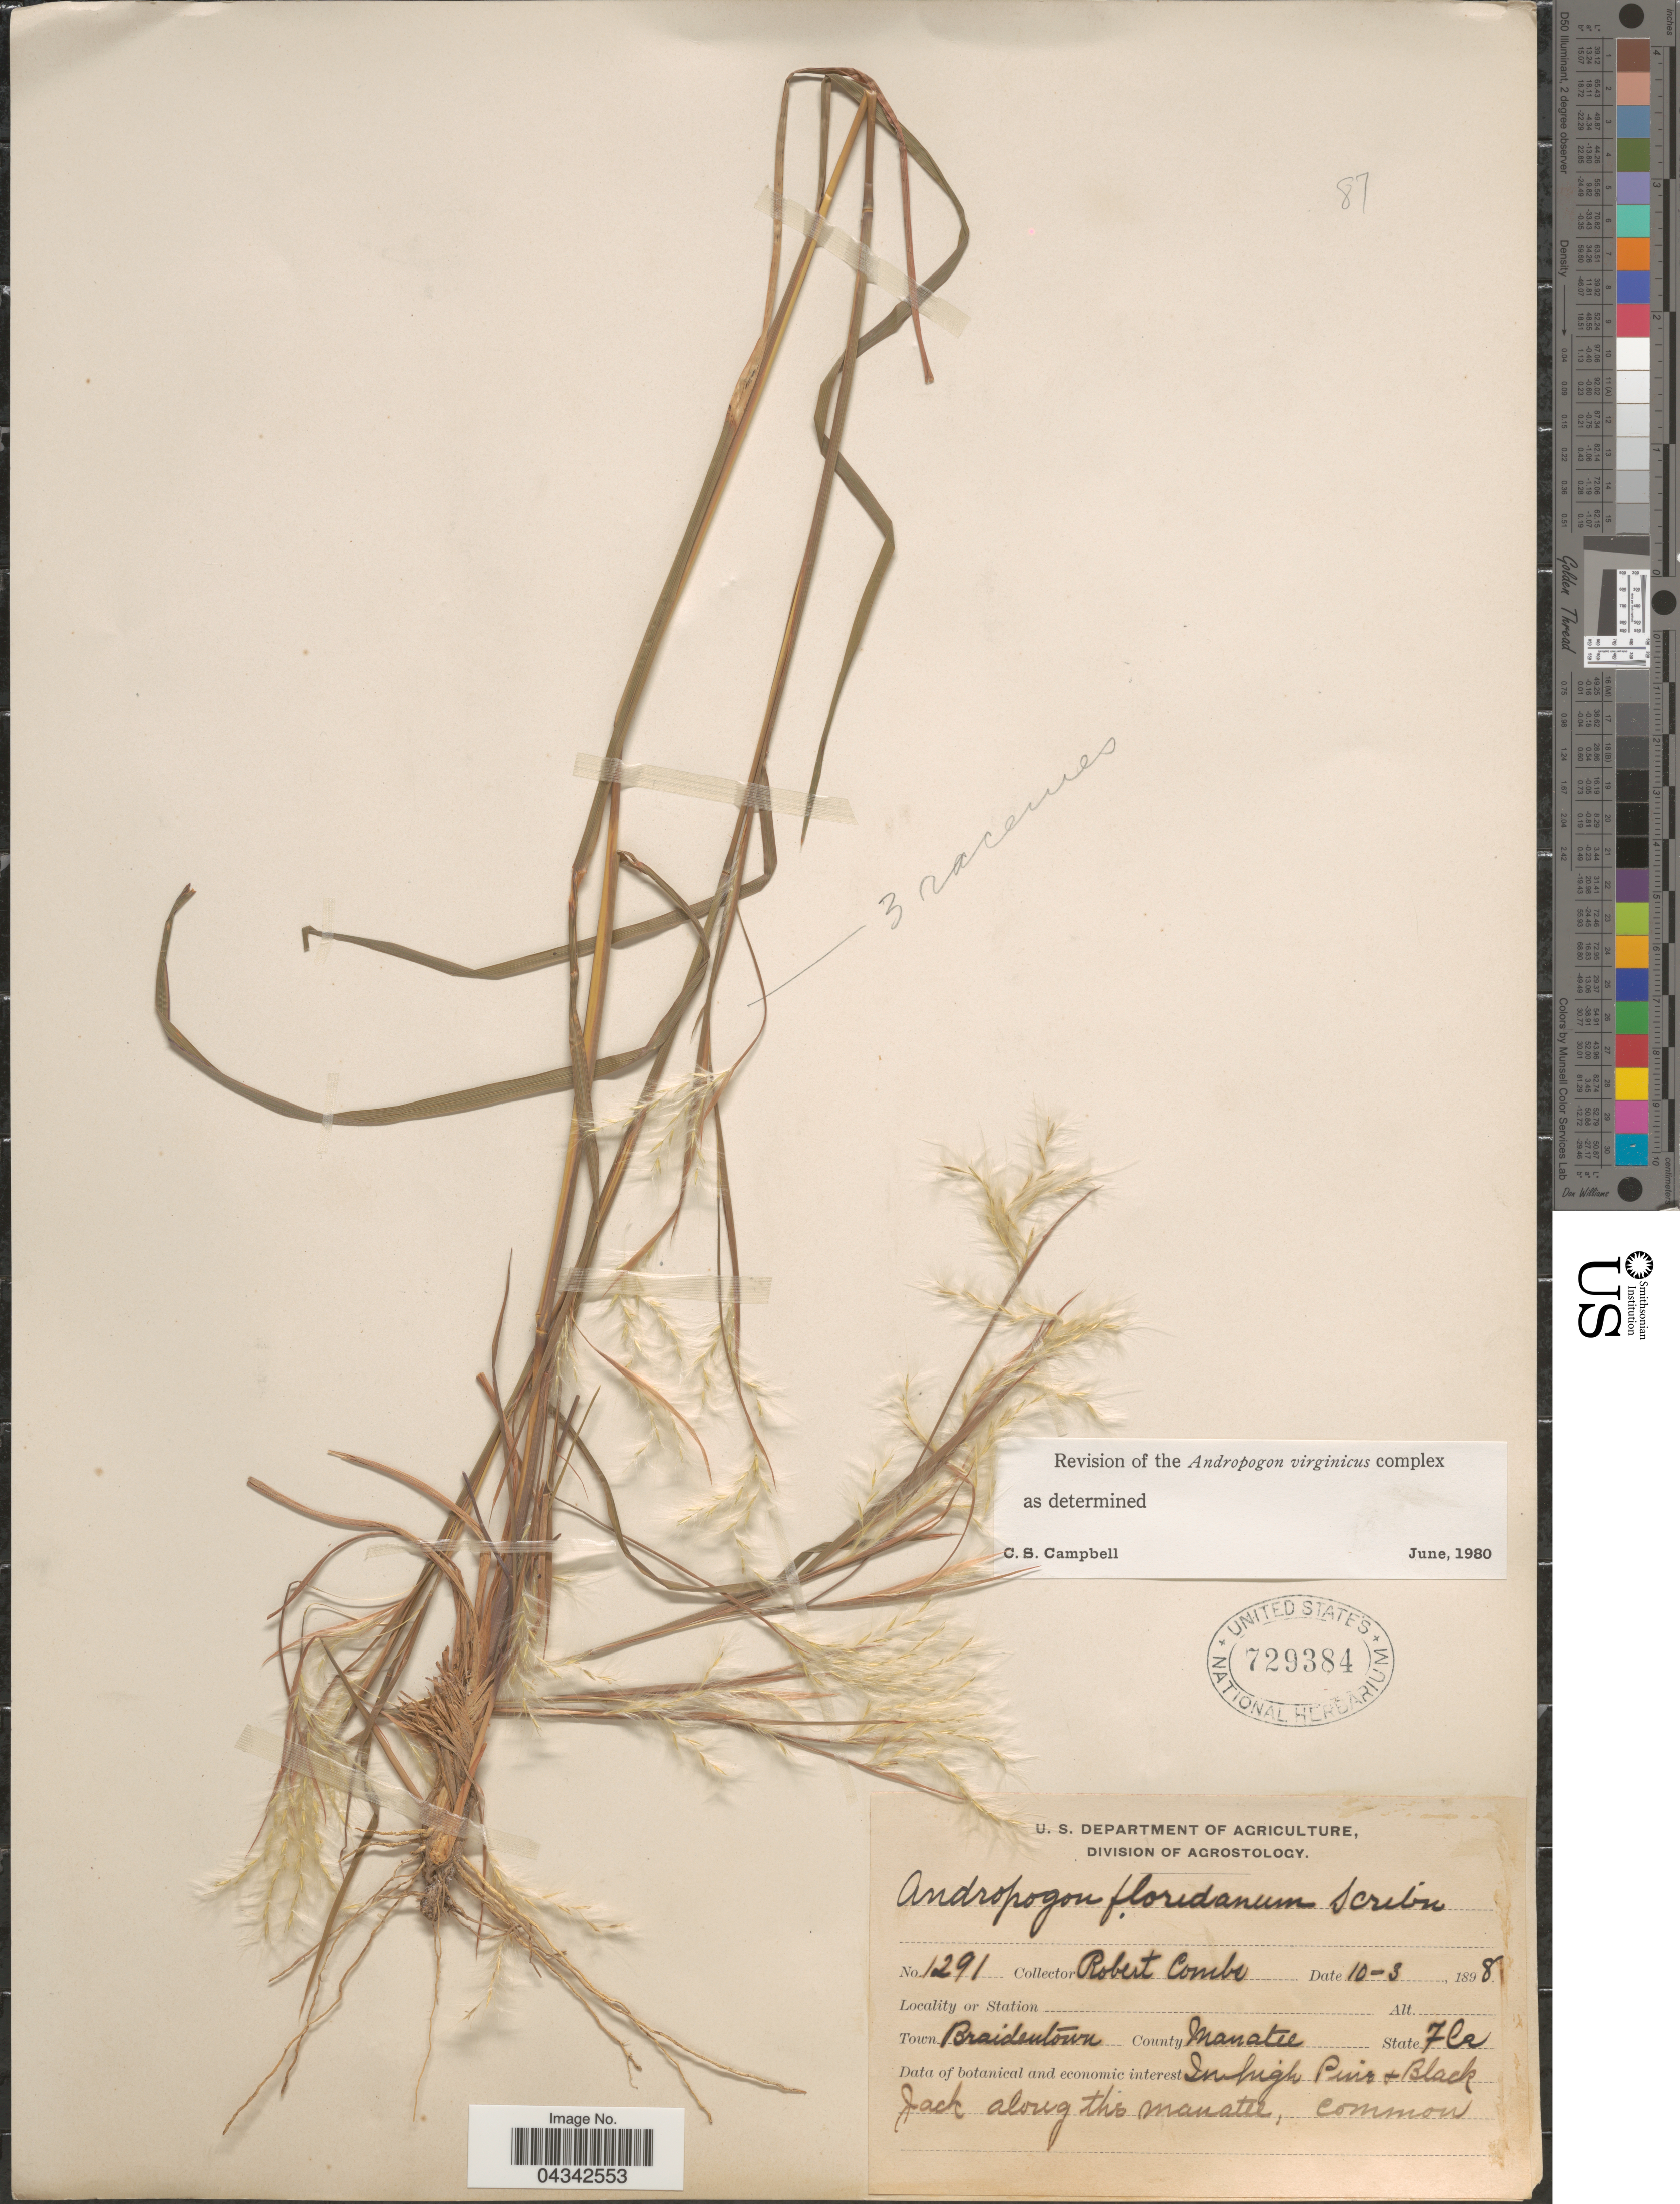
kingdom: Plantae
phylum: Tracheophyta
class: Liliopsida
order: Poales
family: Poaceae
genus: Andropogon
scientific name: Andropogon floridanus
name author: Scribn.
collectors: R. Combs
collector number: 1291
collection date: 1898-10-03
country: United States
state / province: Florida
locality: Braidentown. County Manatee. In high Pine + Black Jack along the manattee.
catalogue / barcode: US 729384